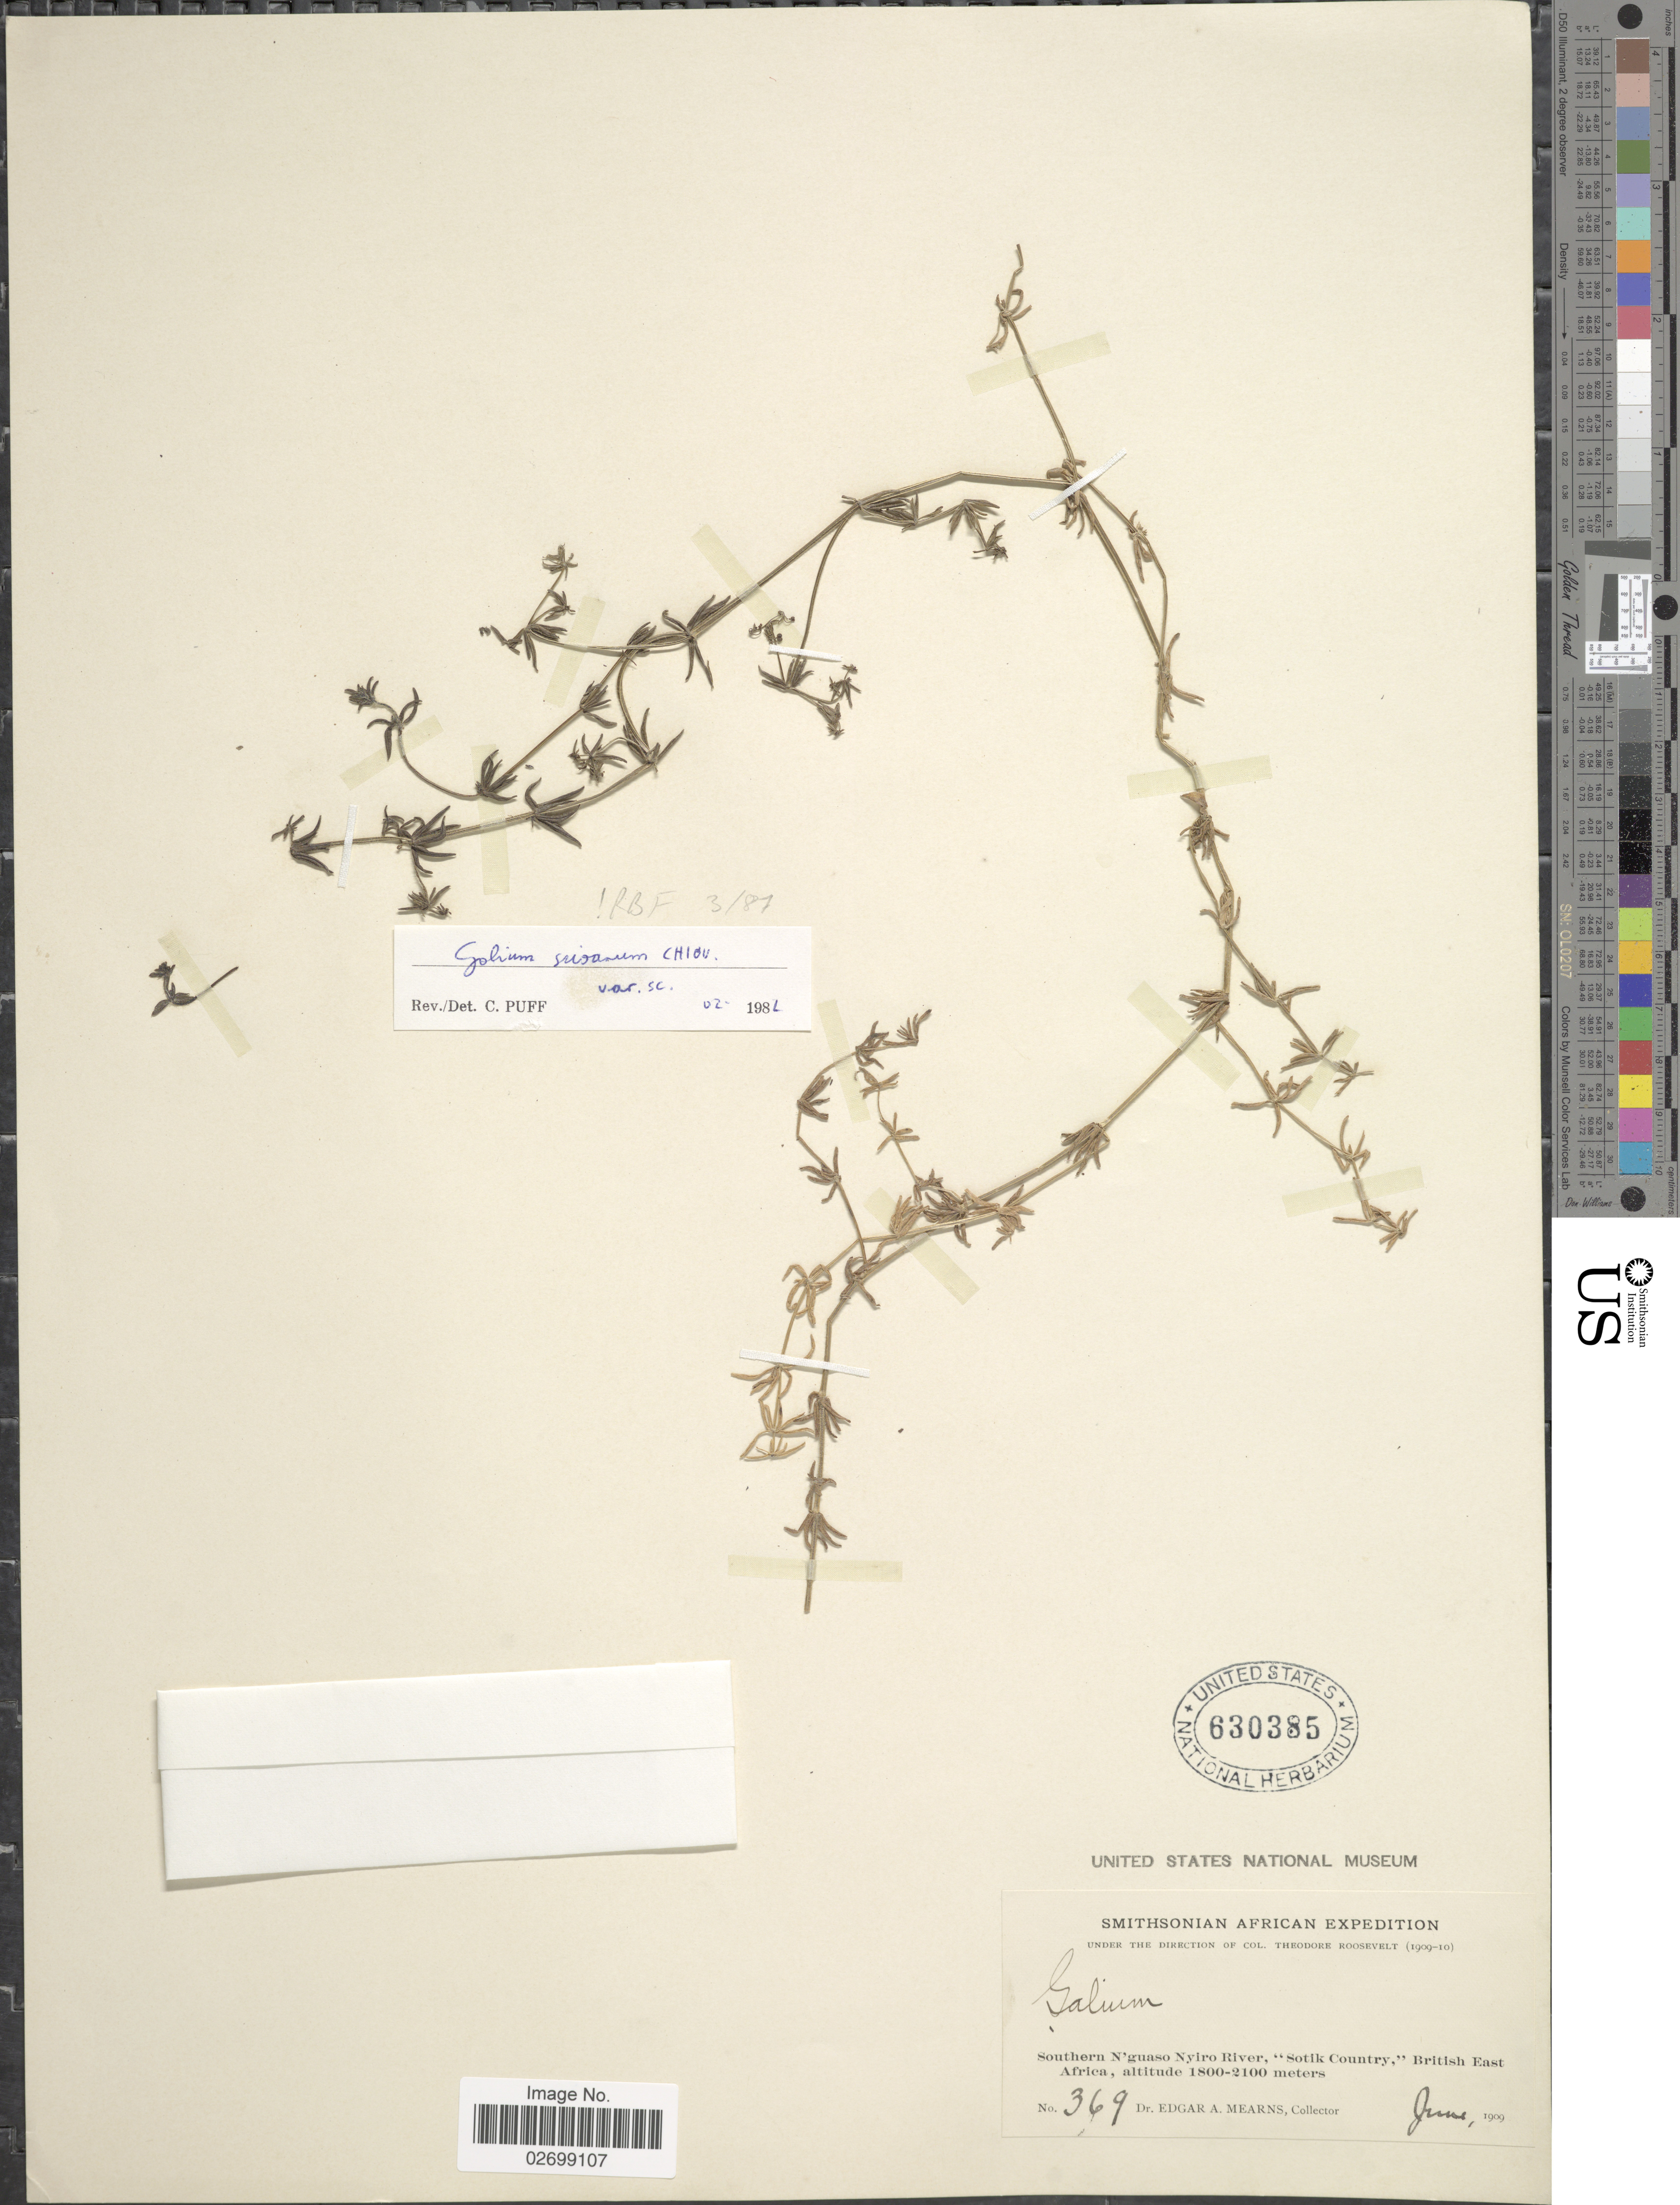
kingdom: Plantae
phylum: Tracheophyta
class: Magnoliopsida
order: Gentianales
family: Rubiaceae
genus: Galium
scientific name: Galium scioanum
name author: Chiov.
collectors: E. A. Mearns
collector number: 369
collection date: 1909-06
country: Kenya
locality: Southern N'guaso Nyiro River, "Sotik County," British East Africa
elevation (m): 1800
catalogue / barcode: US 630385